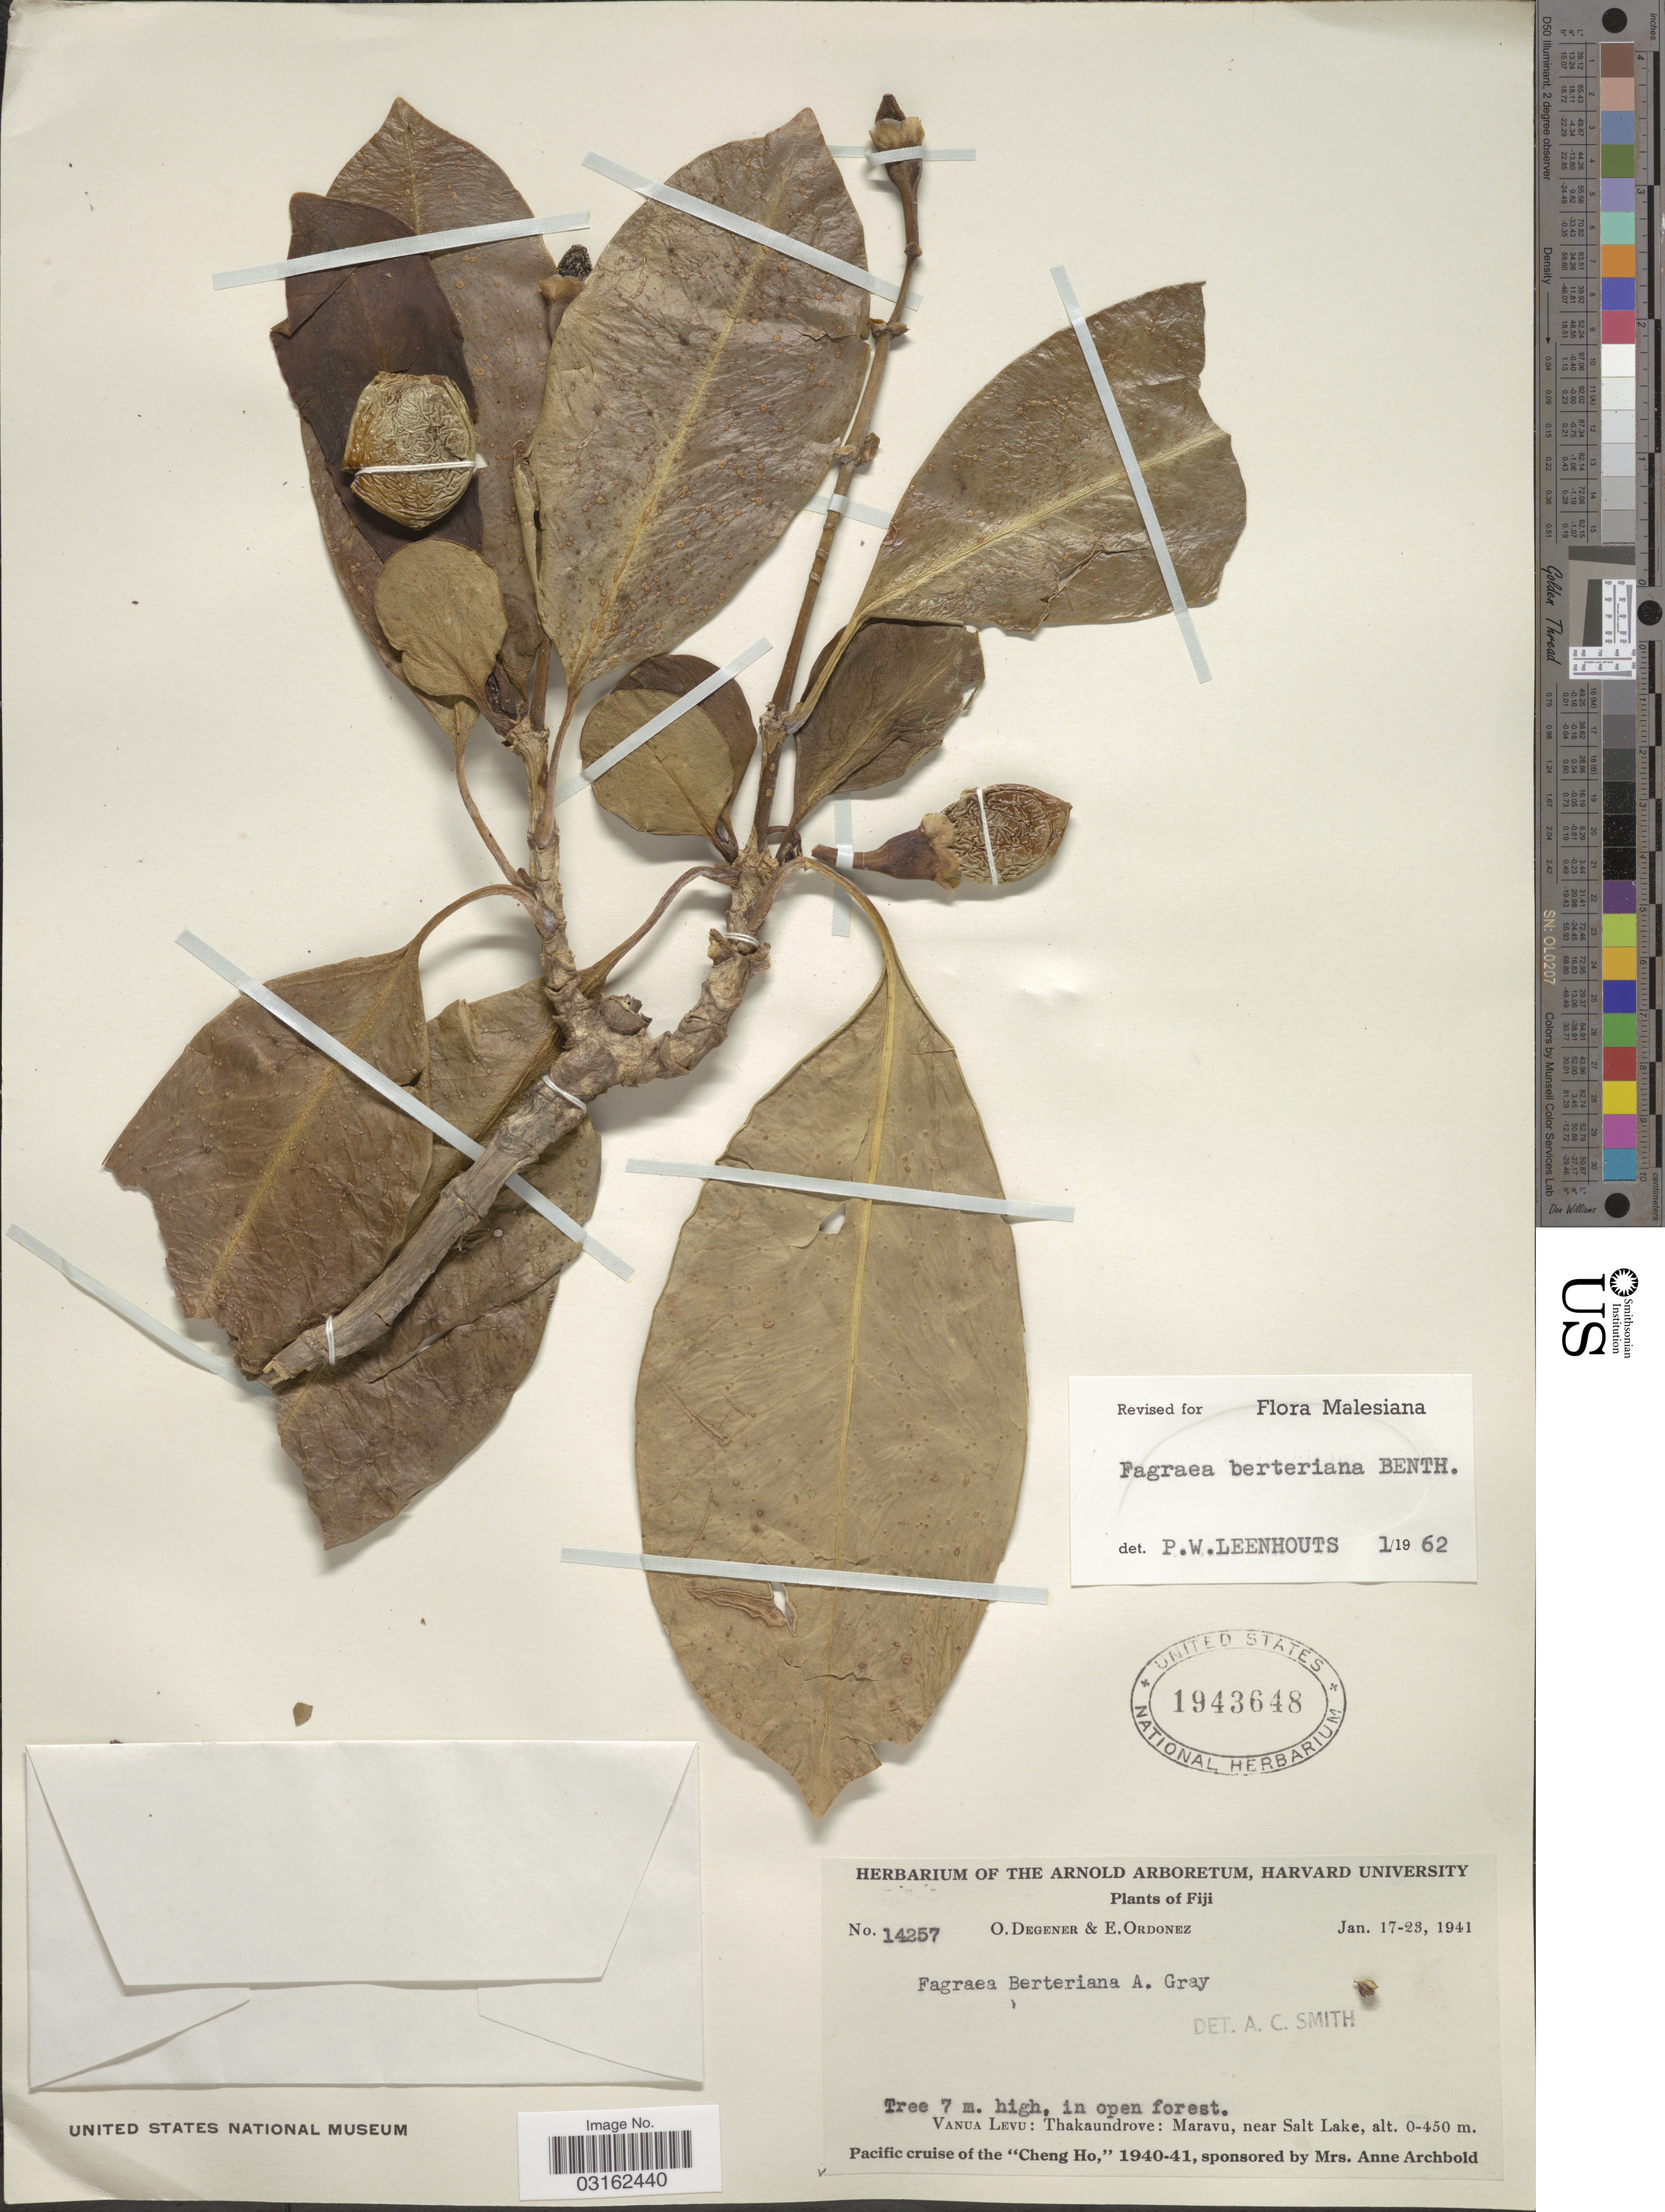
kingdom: Plantae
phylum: Tracheophyta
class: Magnoliopsida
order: Gentianales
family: Gentianaceae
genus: Fagraea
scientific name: Fagraea berteroana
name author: A. Gray ex Benth.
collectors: O. Degener & E. Ordonez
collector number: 14257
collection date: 1941-01-17/1941-01-23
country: Fiji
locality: Vanua Levu: Thakaundrove: Maravu, near Salt Lake.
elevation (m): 0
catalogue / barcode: US 1943648